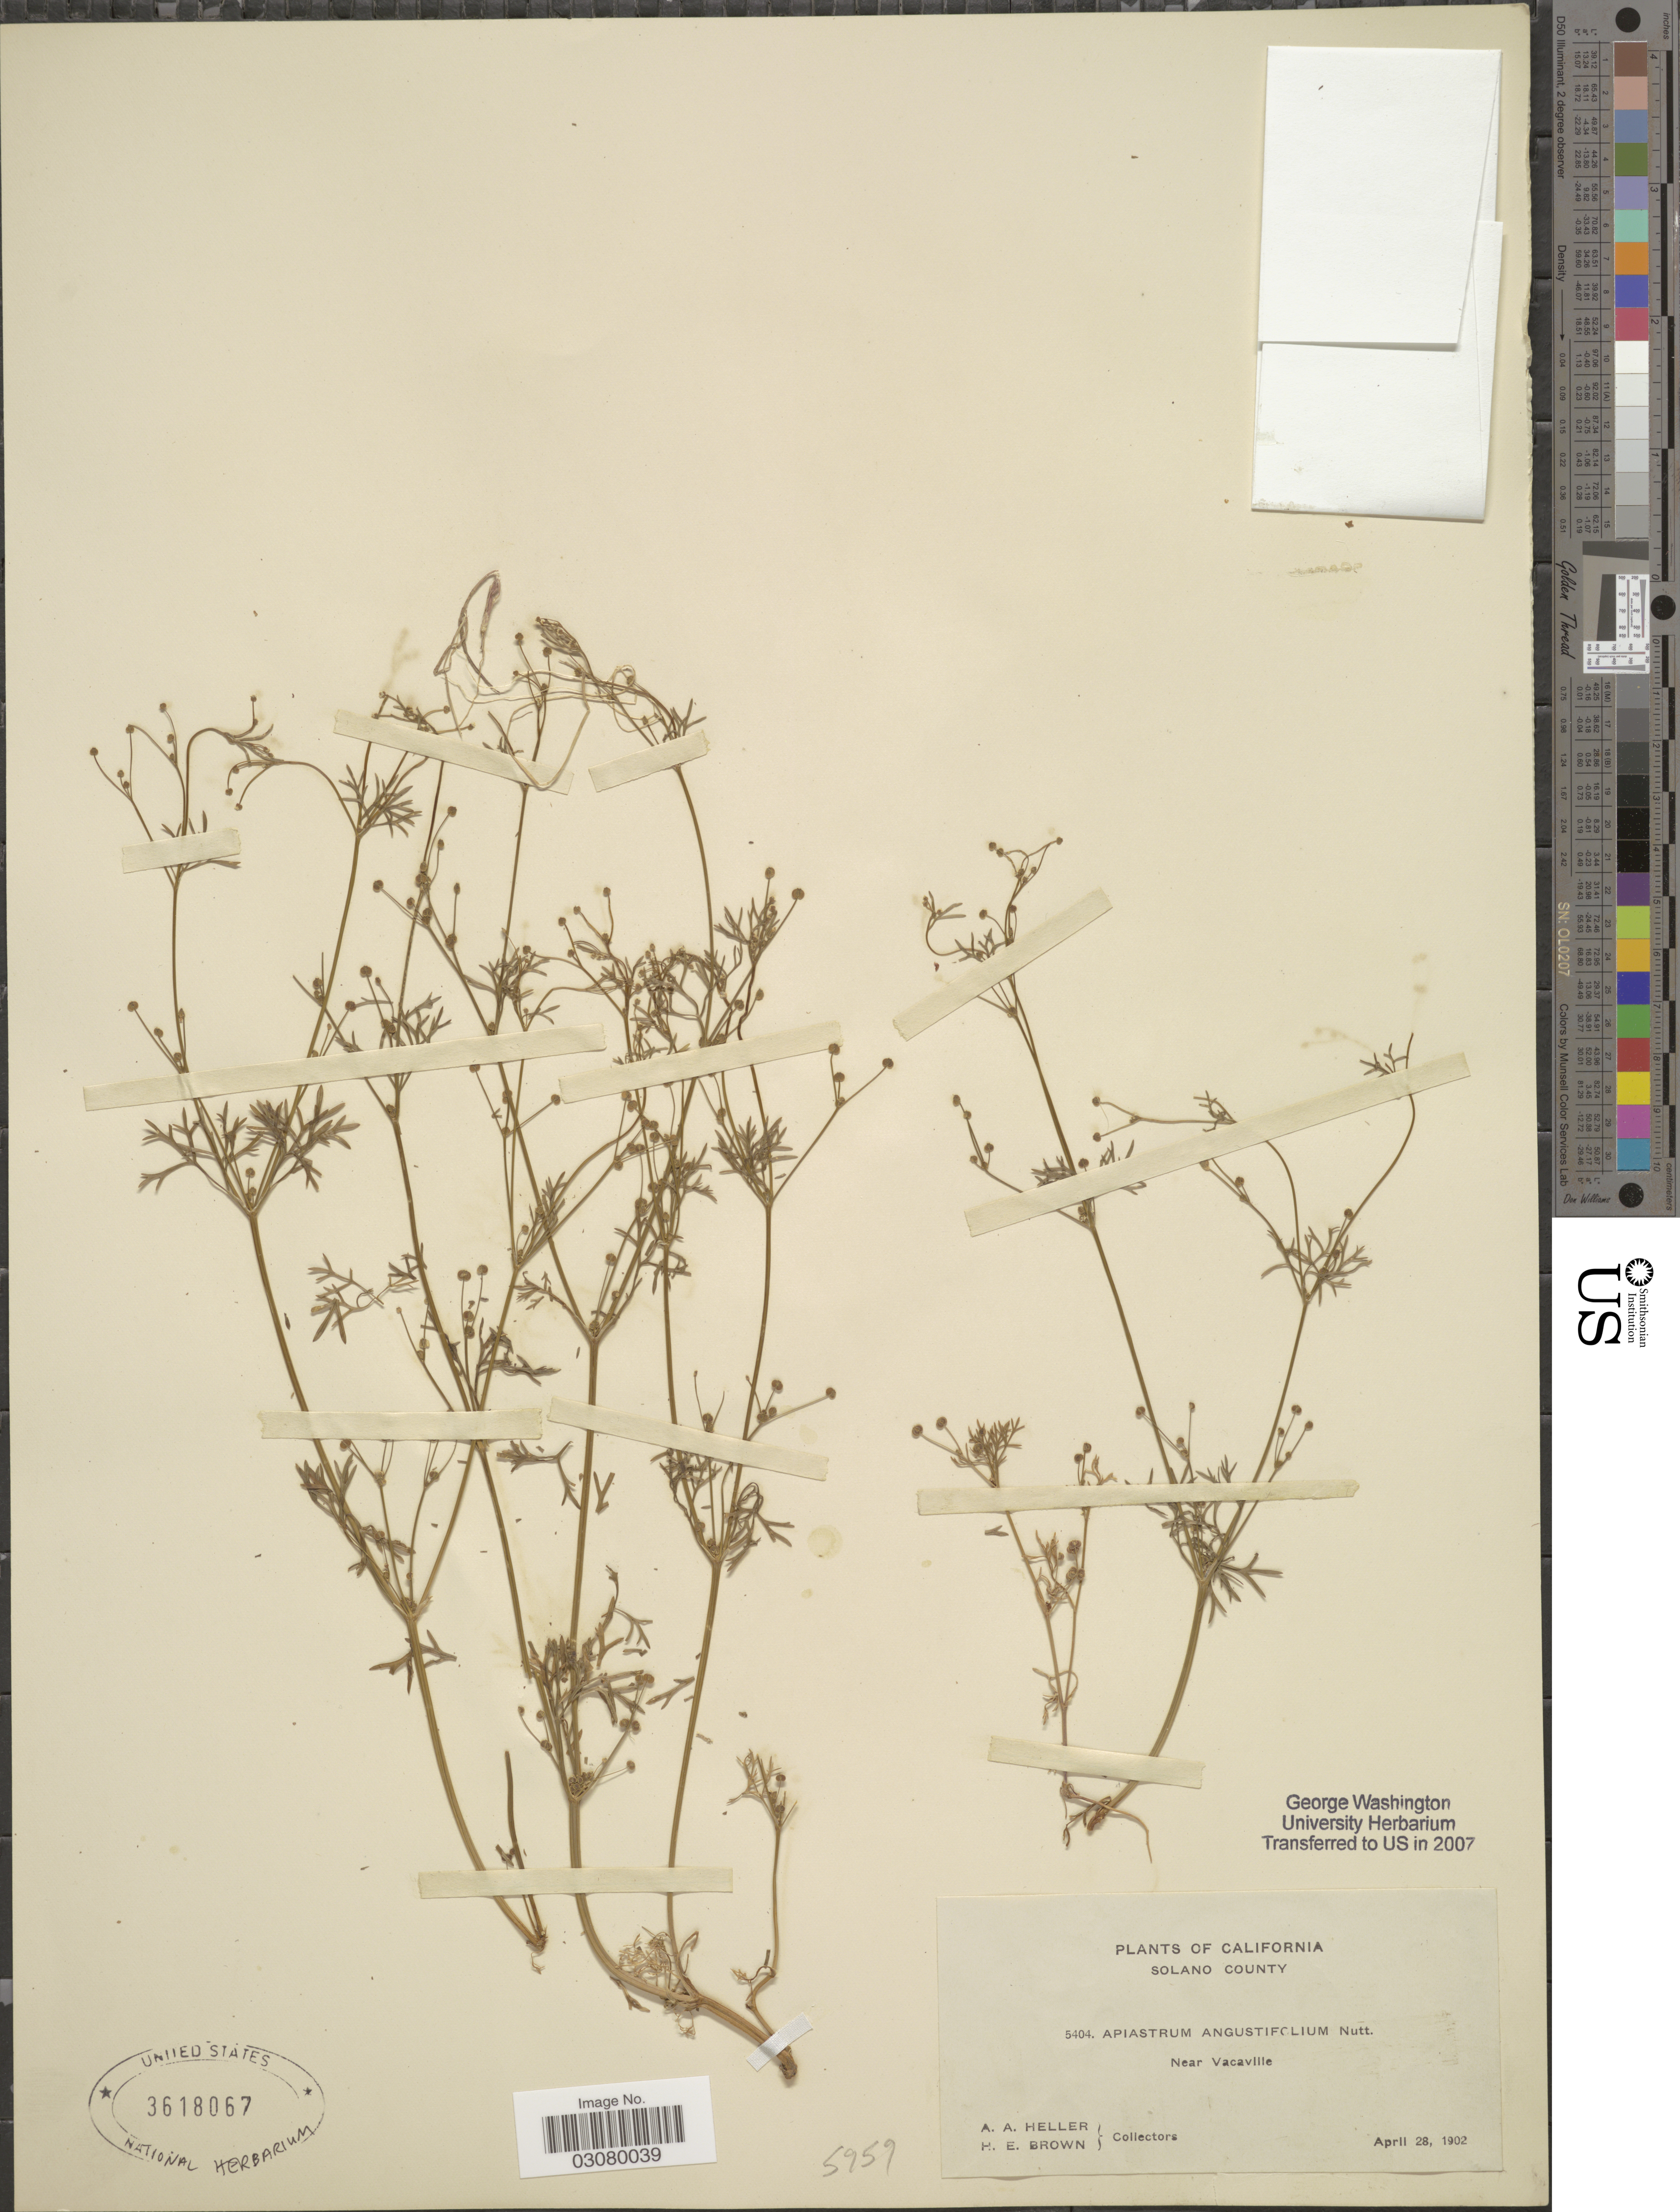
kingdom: Plantae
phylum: Tracheophyta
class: Magnoliopsida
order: Apiales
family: Apiaceae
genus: Apiastrum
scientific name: Apiastrum angustifolium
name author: Nutt.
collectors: A. A. Heller & H. E. Brown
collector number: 5404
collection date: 1902-04-28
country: United States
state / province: California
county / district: Solano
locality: Solano County. Near Vacaville.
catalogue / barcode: US 3618067